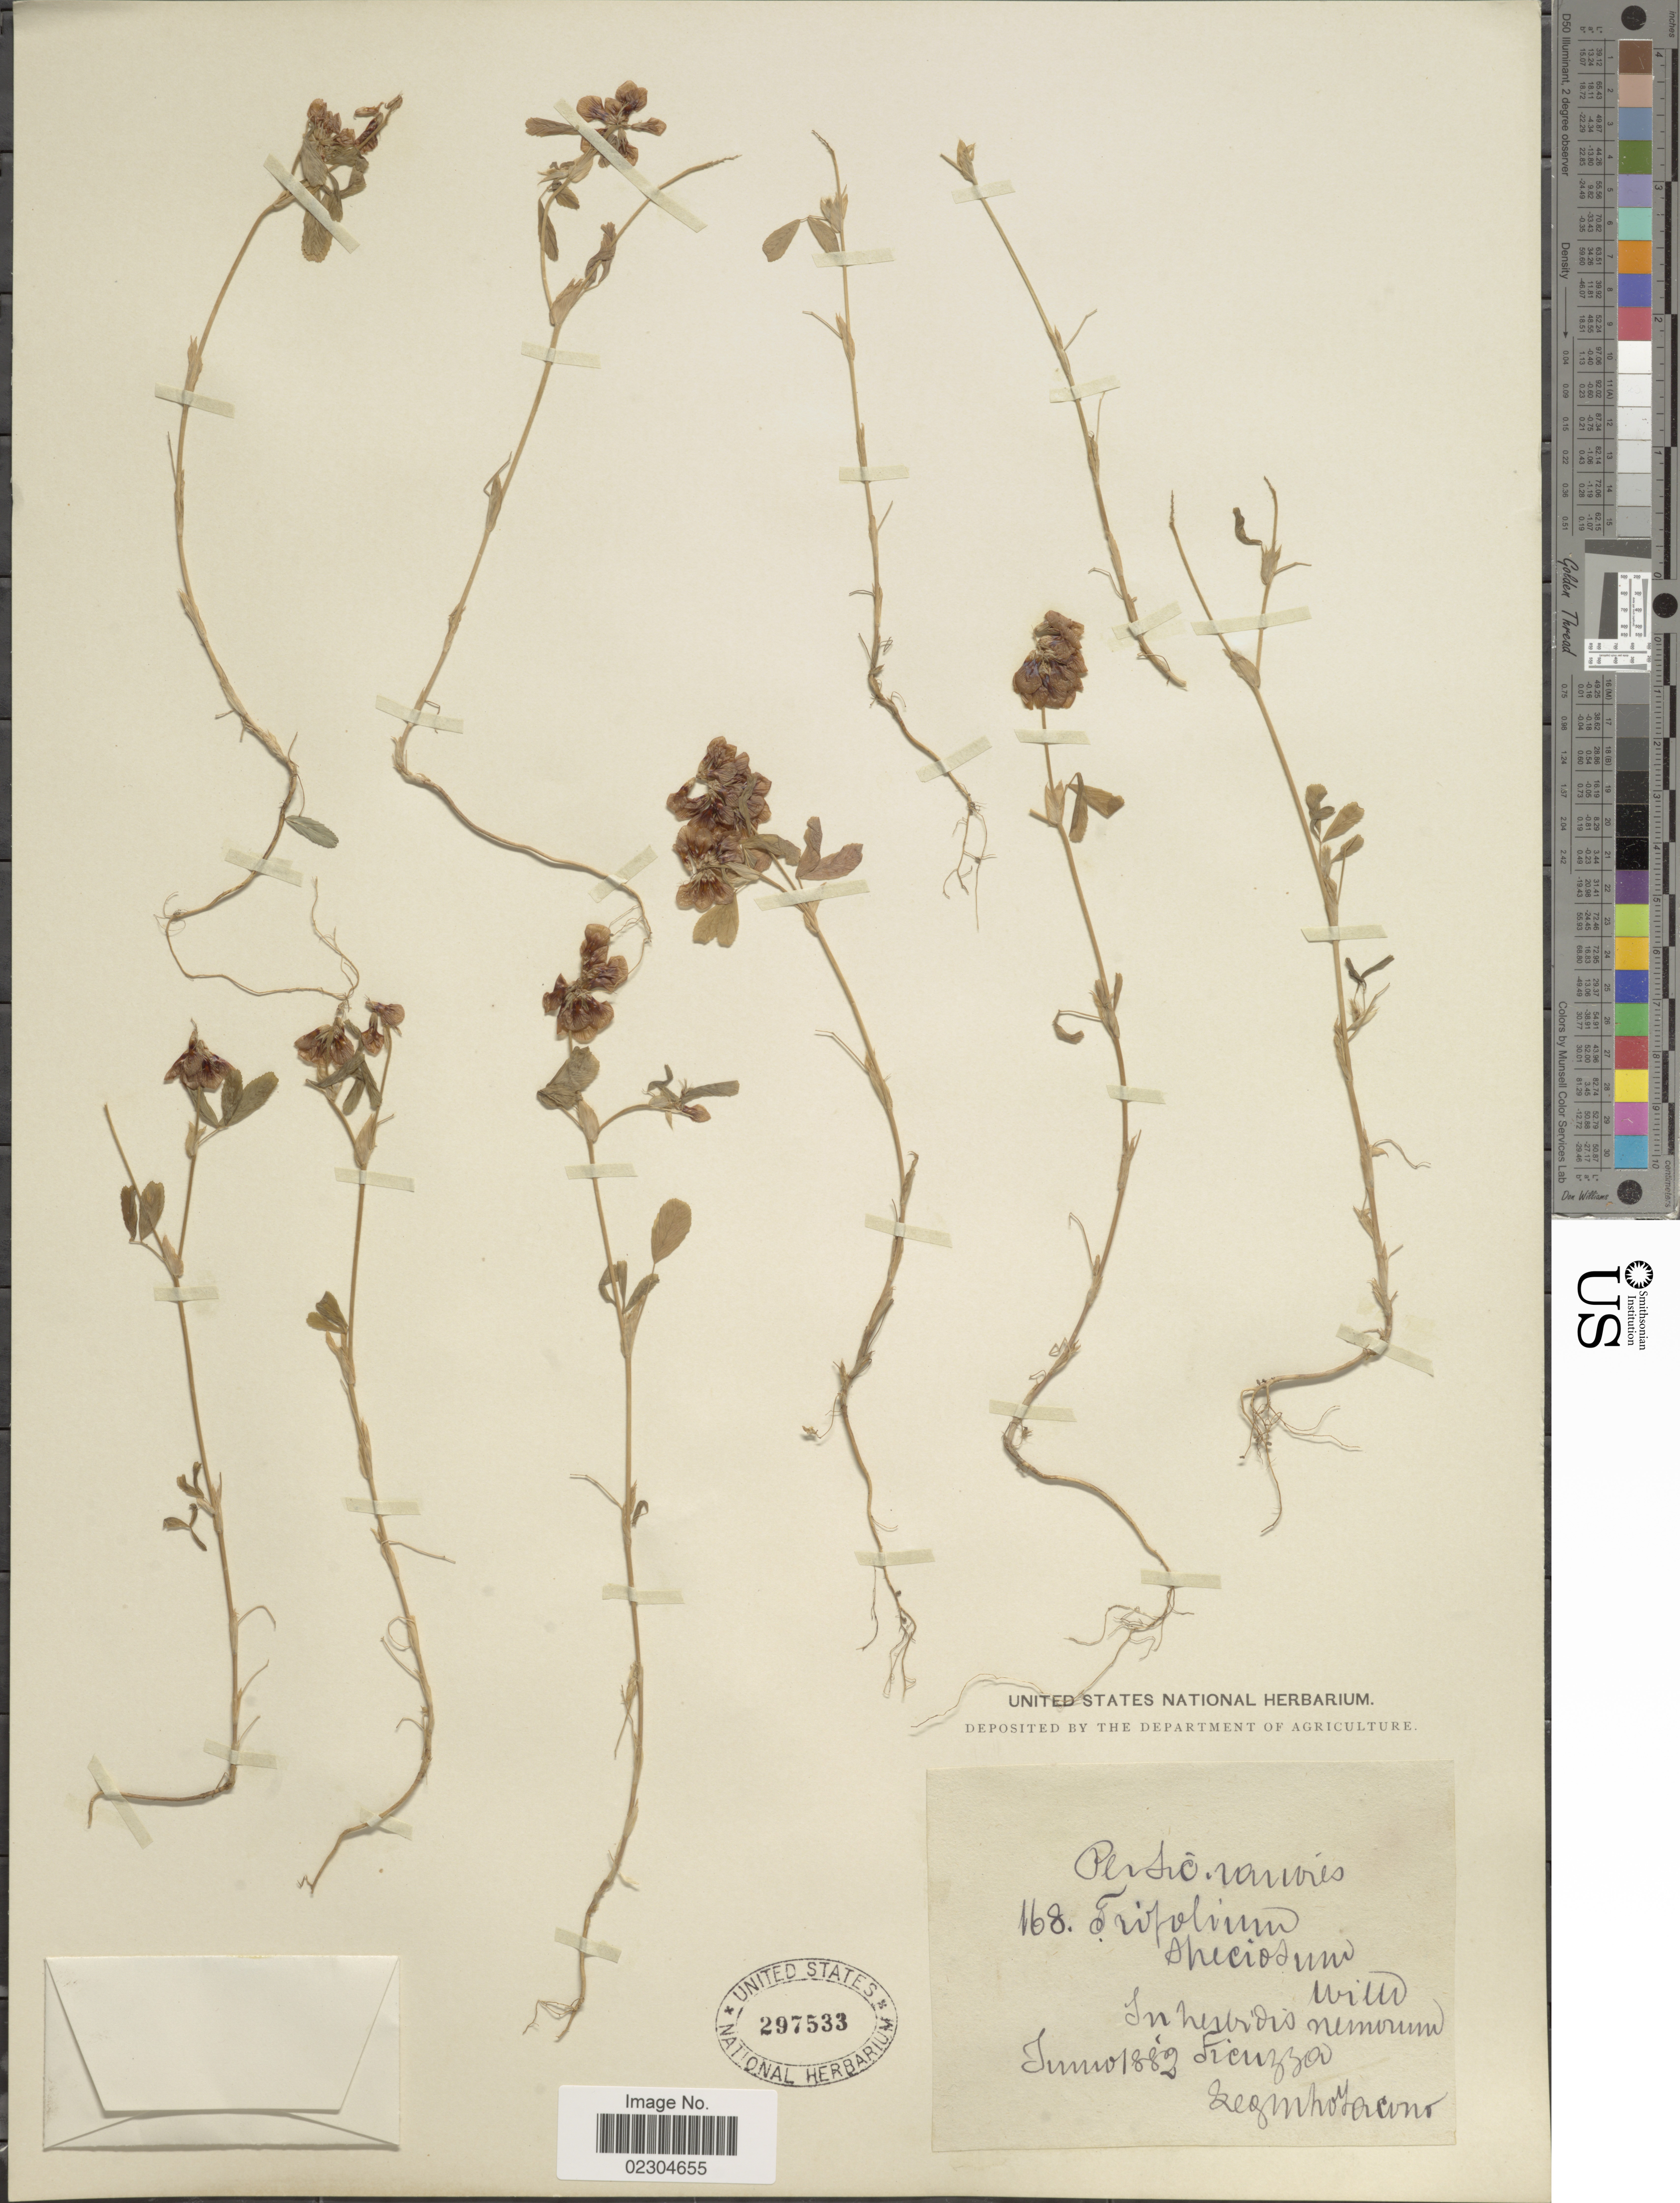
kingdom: Plantae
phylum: Tracheophyta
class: Magnoliopsida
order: Fabales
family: Fabaceae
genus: Trifolium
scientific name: Trifolium speciosum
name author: Willd.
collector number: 168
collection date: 1882-06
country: Italy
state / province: Siciliana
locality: Ficuzza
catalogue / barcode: US 297533